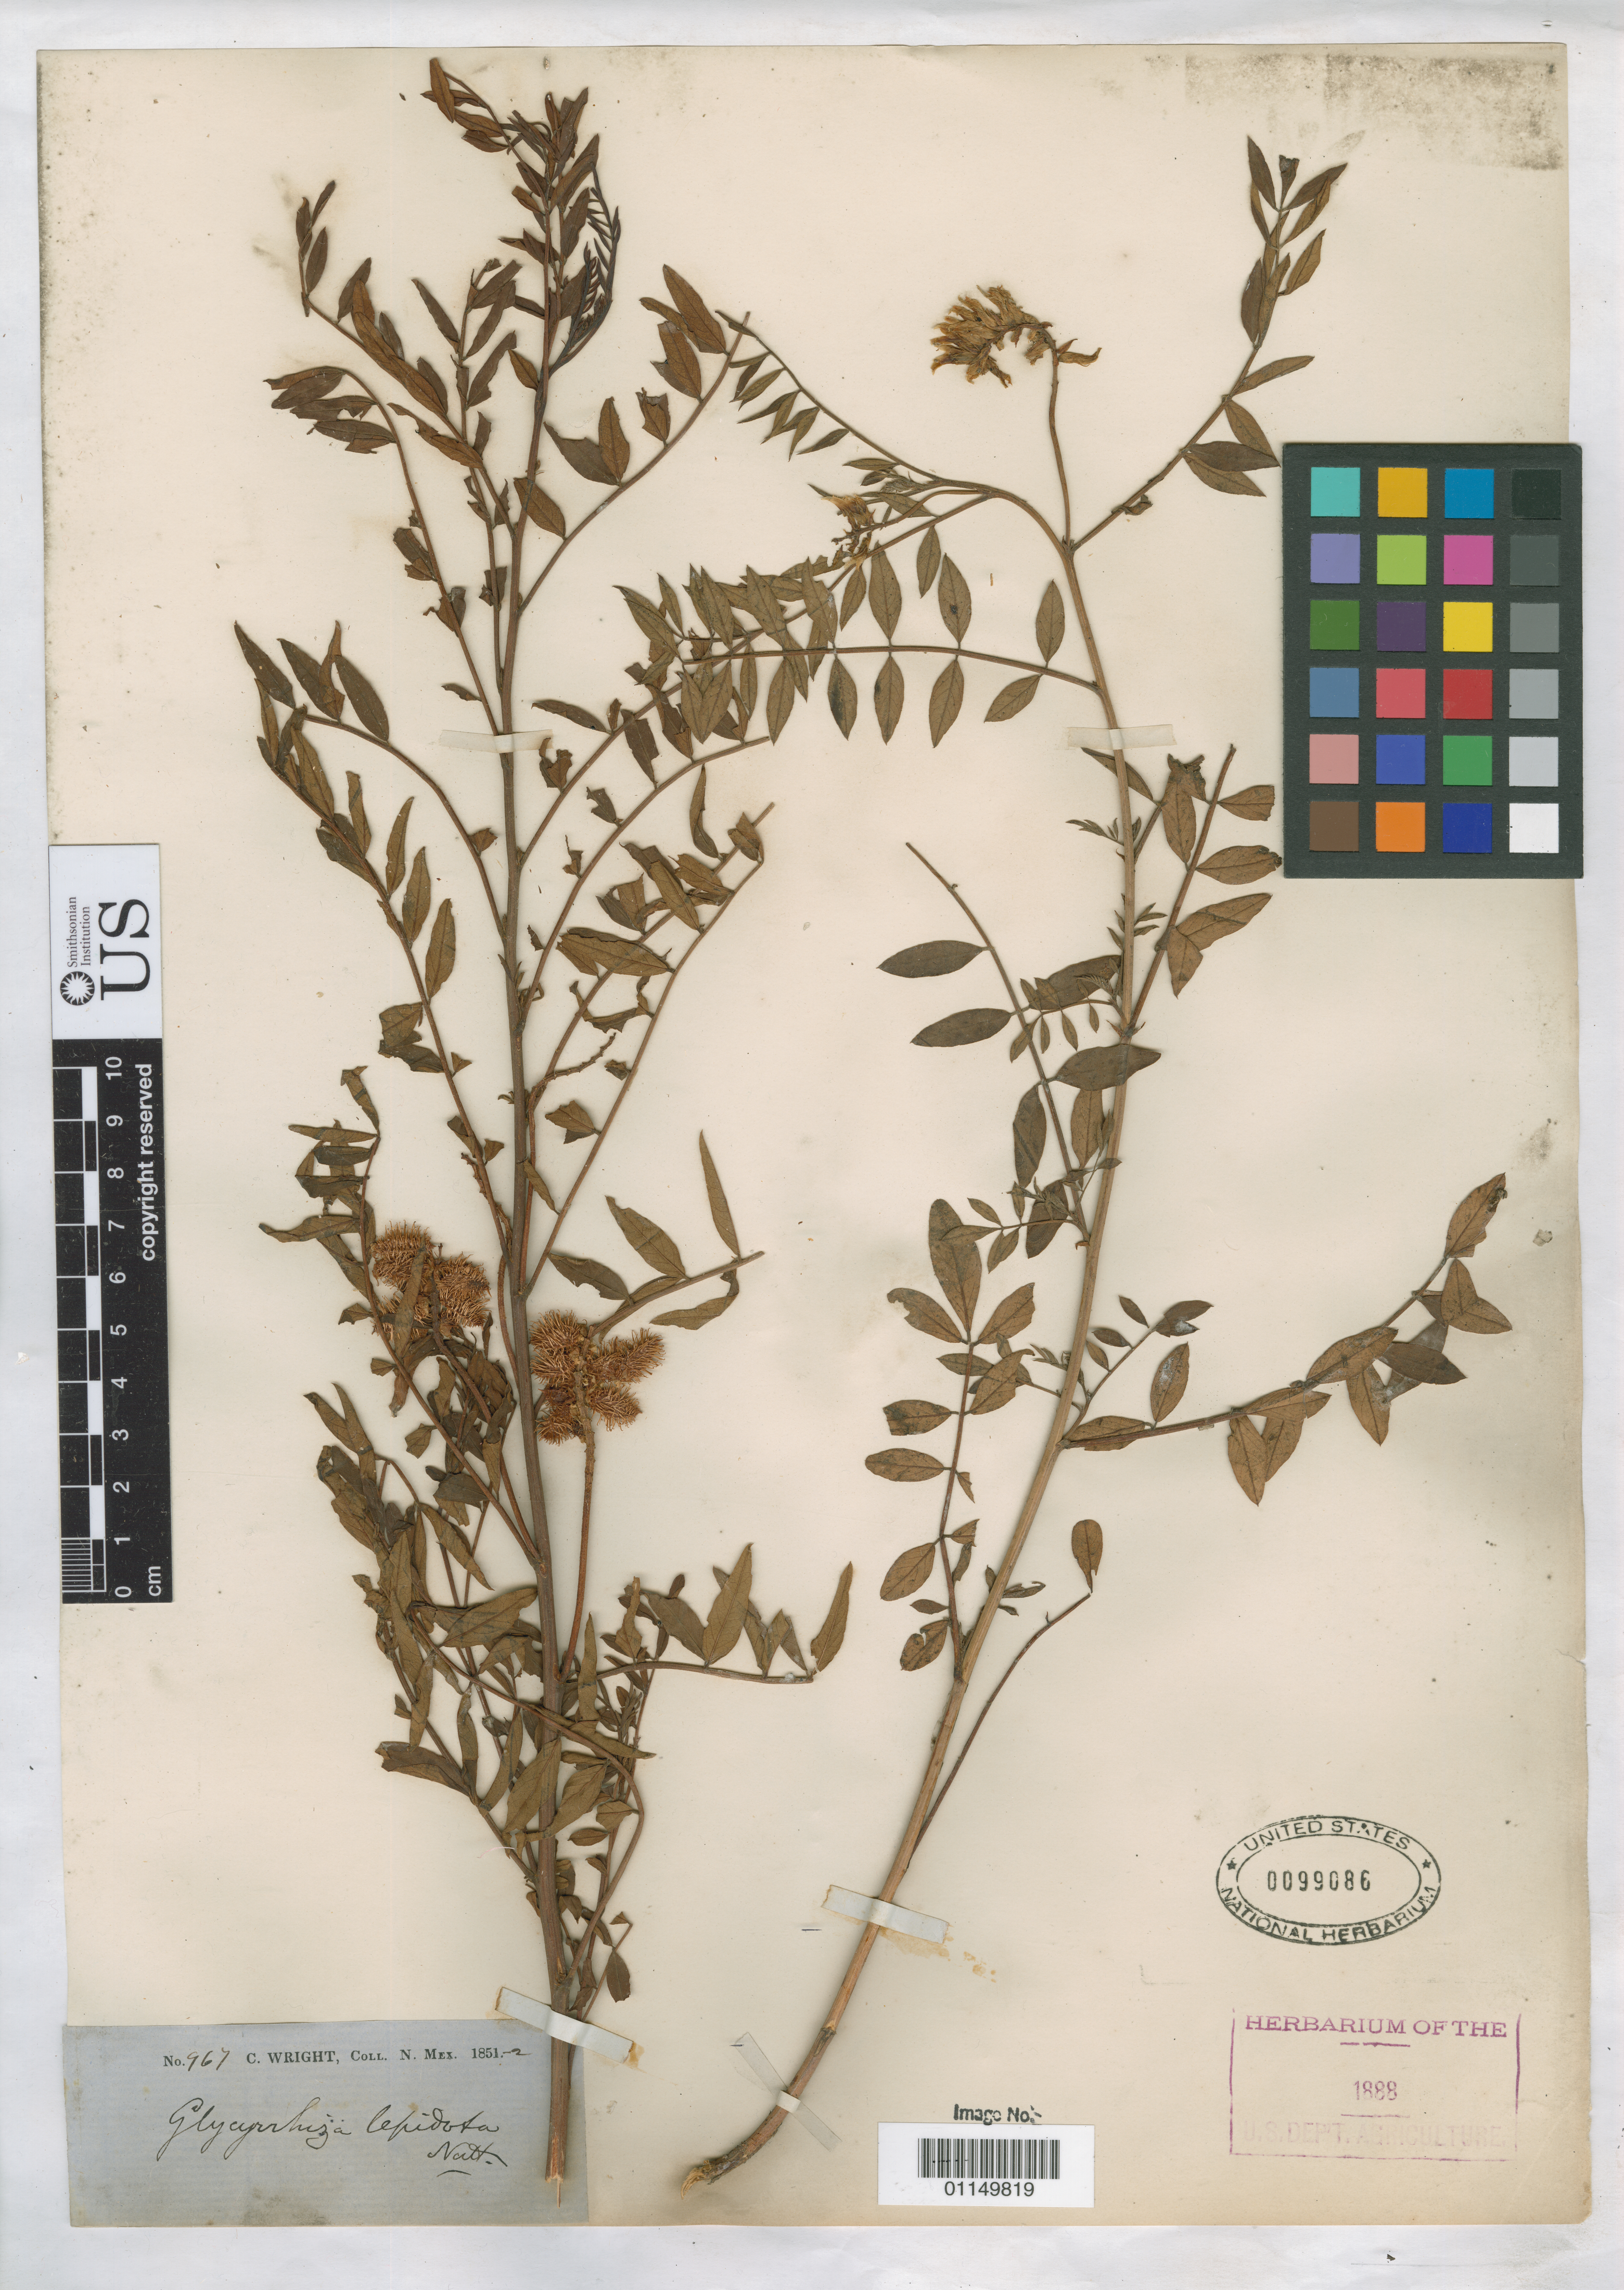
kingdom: Plantae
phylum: Tracheophyta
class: Magnoliopsida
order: Fabales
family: Fabaceae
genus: Glycyrrhiza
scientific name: Glycyrrhiza lepidota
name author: Pursh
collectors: C. Wright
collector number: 967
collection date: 1851/1852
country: United States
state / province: New Mexico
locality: "N. Mex." [=northern Mexico or New Mexico? either way possibly referring to present-day Arizona or Texas]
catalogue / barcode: US 99086